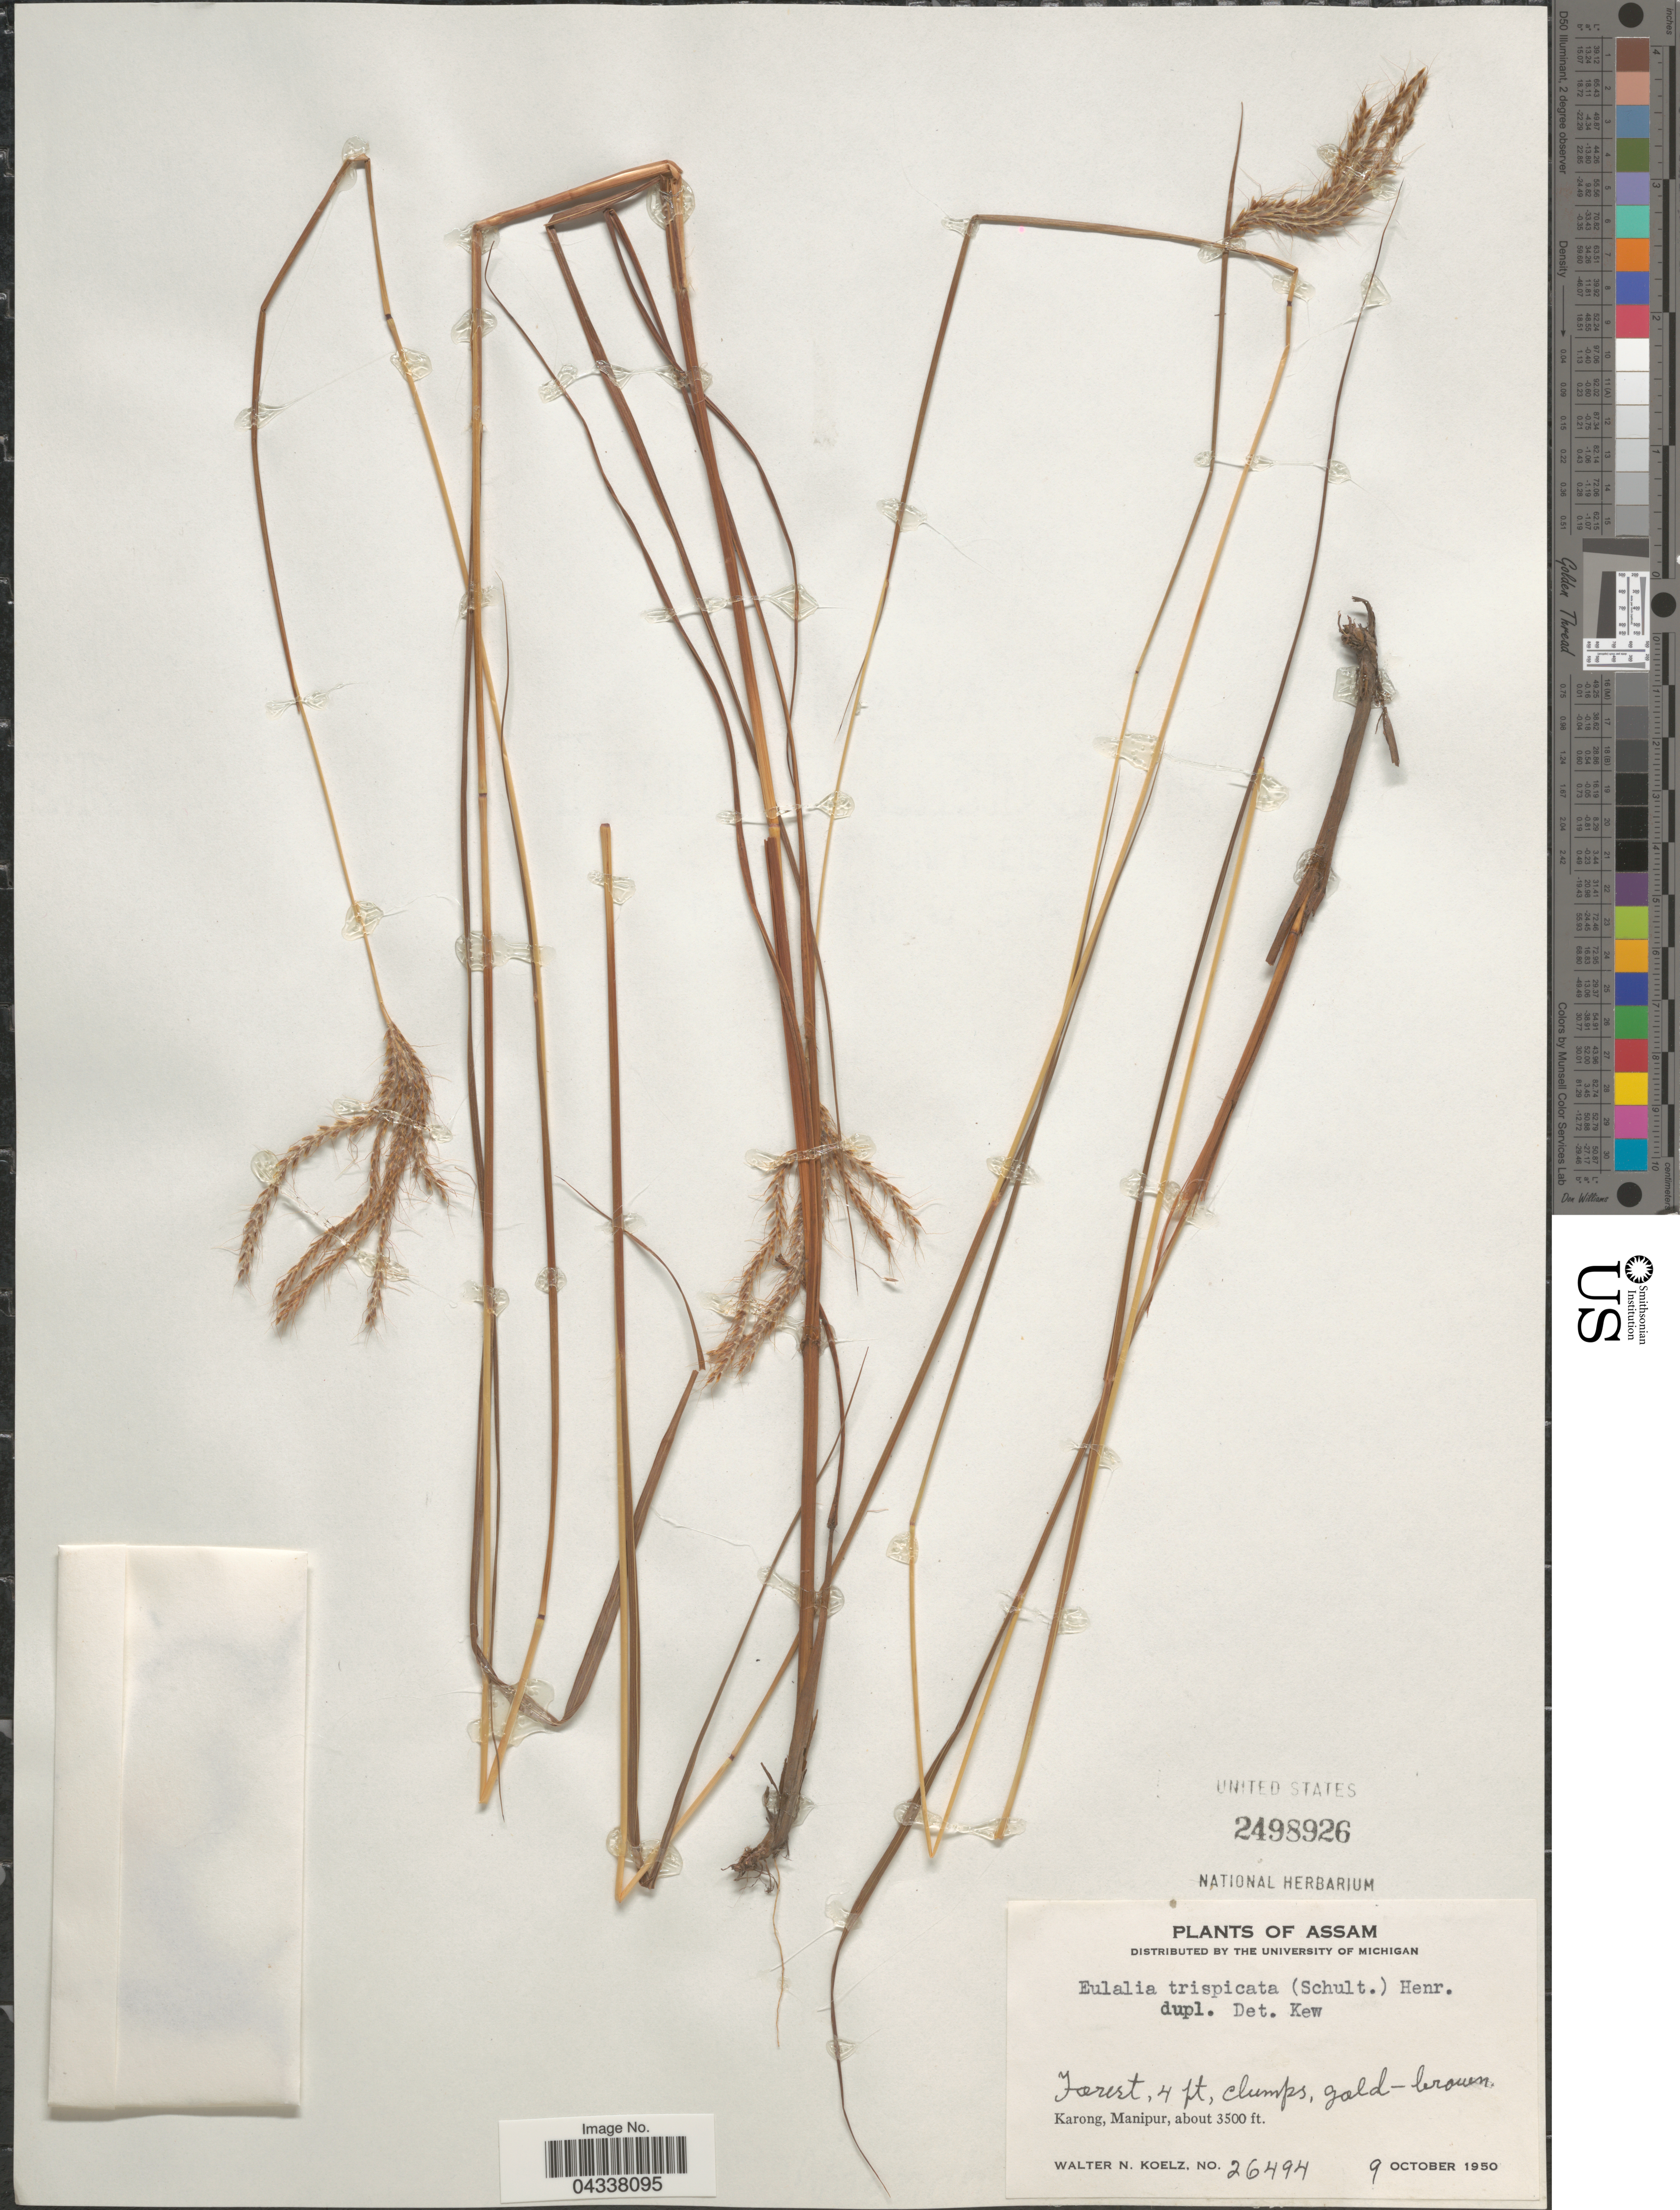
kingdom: Plantae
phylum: Tracheophyta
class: Liliopsida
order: Poales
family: Poaceae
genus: Pseudopogonatherum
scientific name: Pseudopogonatherum trispicatum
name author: (Schult.) Ohwi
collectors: W. N. Koelz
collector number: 26494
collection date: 1950-10-09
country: India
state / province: Manipur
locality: Karong, Manipur.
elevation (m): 1067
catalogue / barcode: US 2498926